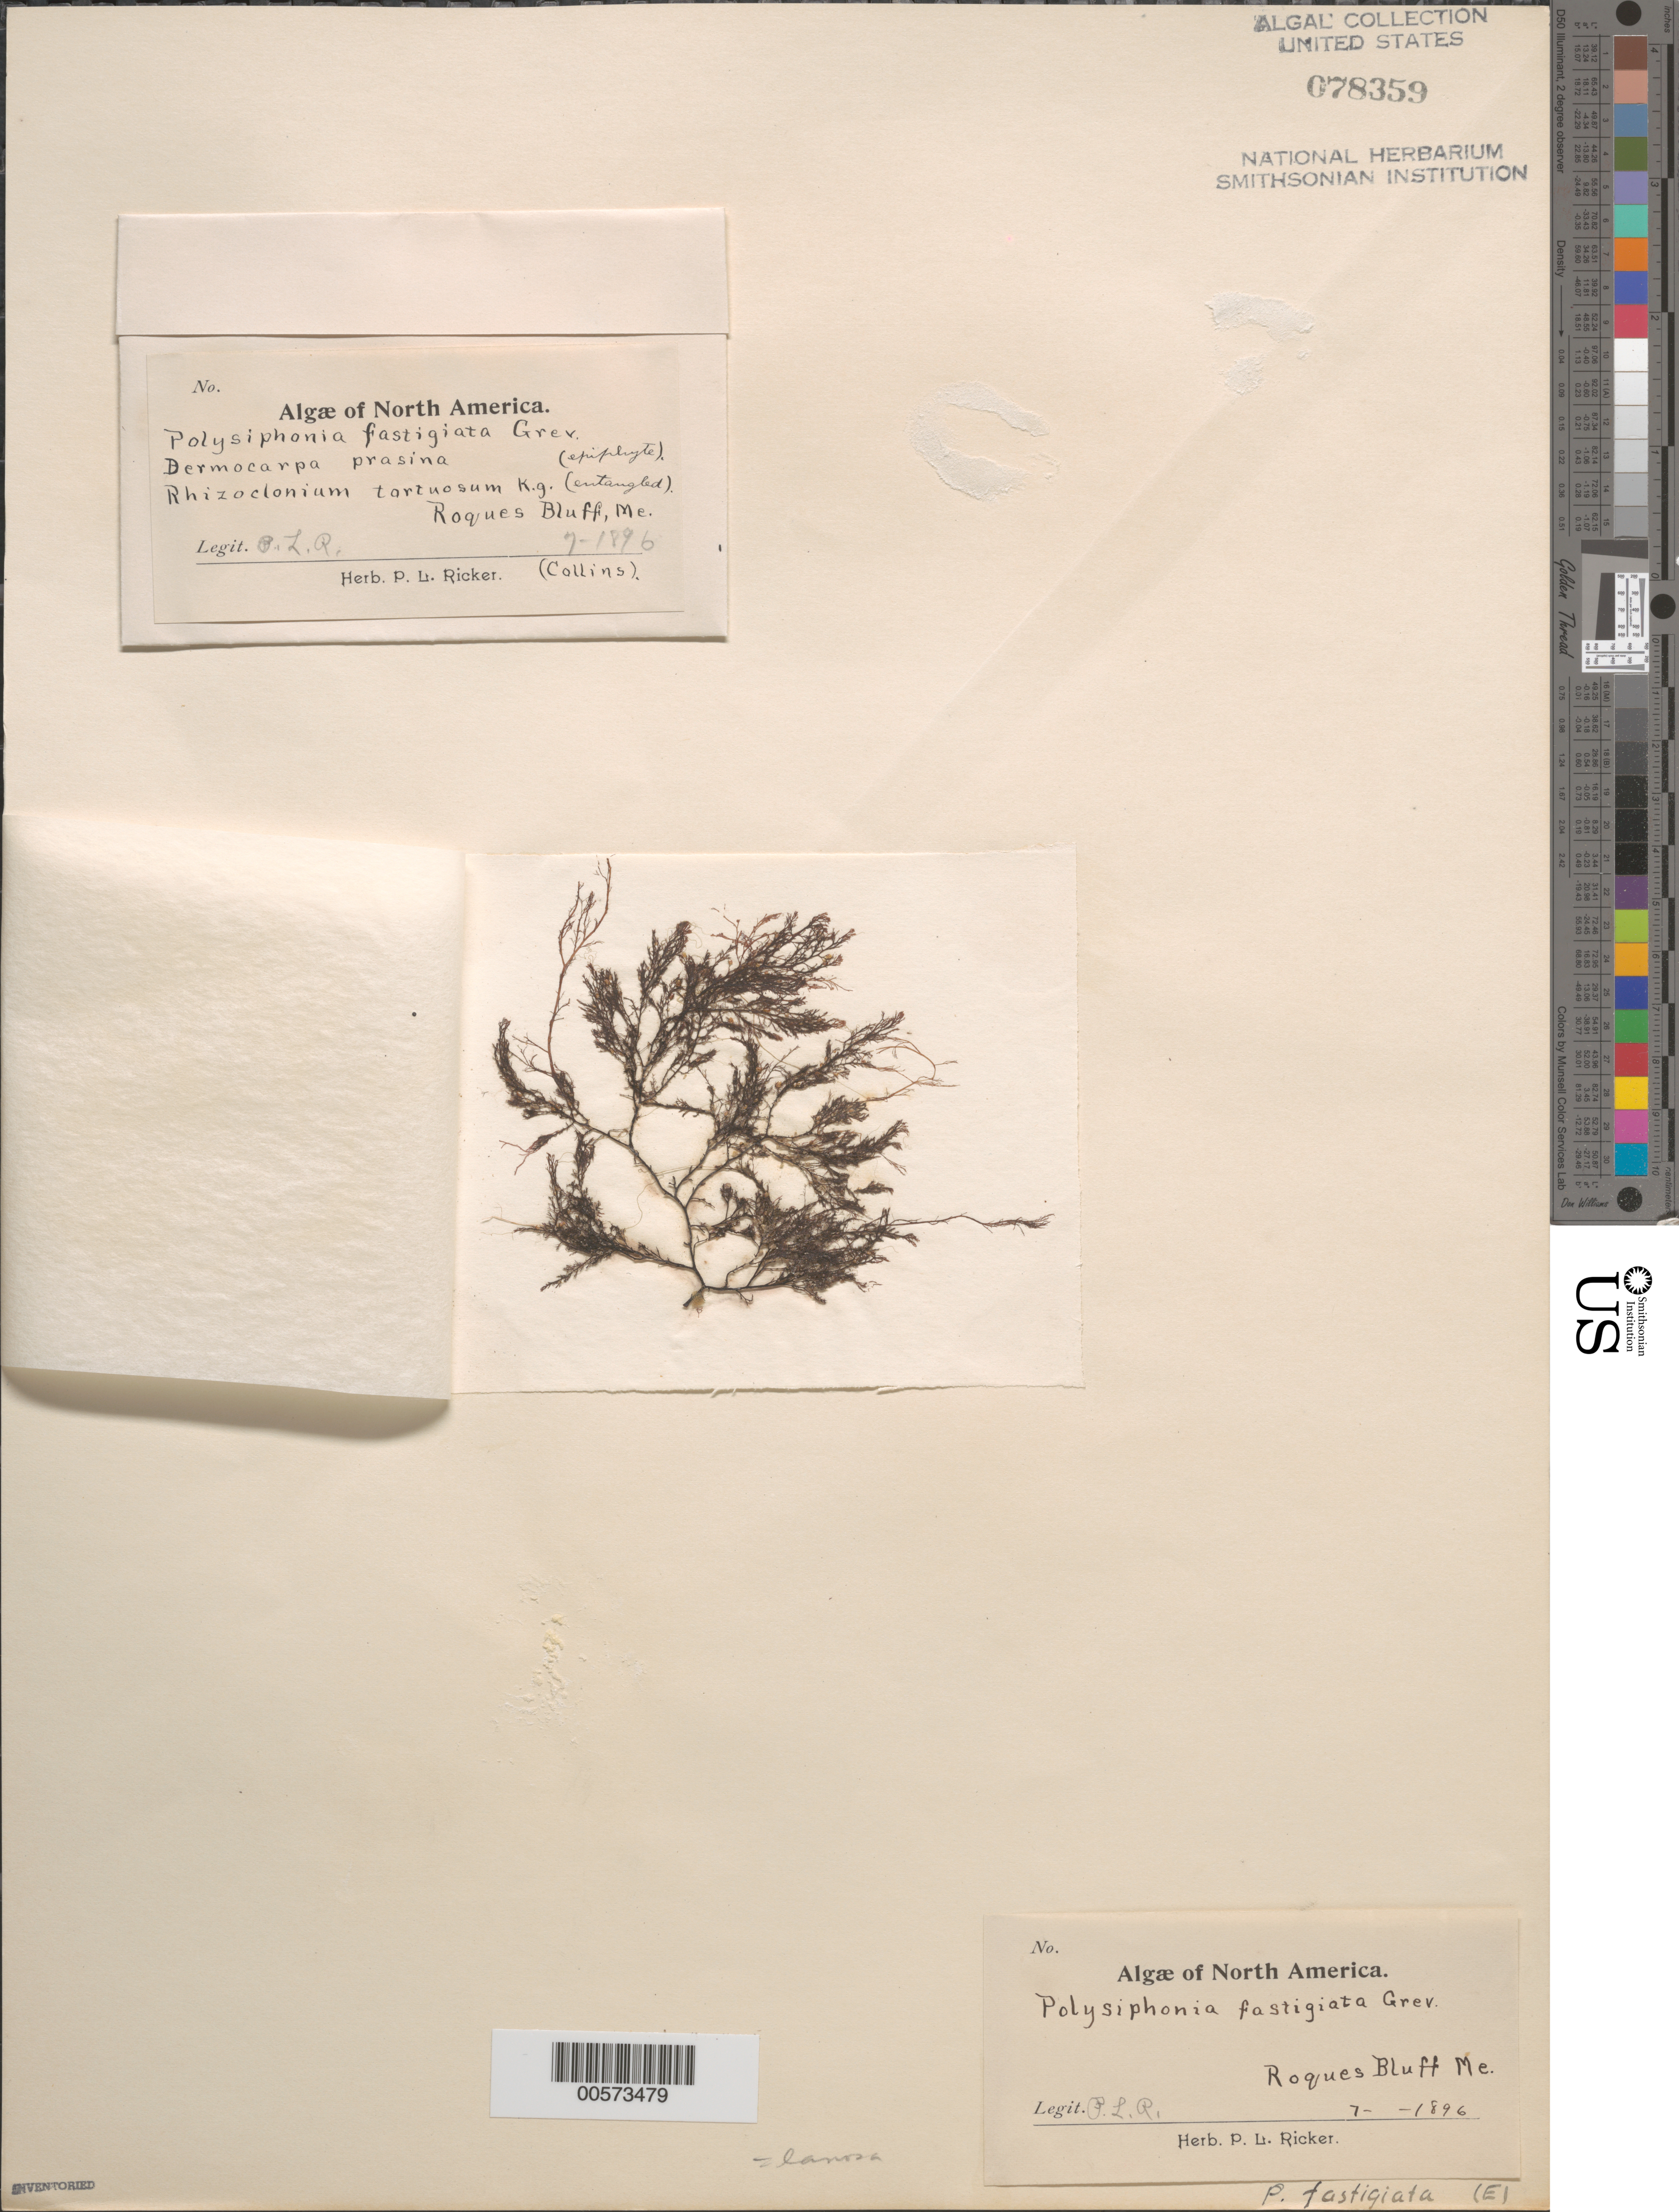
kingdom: Plantae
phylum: Rhodophyta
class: Florideophyceae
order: Ceramiales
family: Rhodomelaceae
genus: Vertebrata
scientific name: Vertebrata lanosa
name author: (L.) T.A. Chr.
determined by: Algae name updating Project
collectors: P. Ricker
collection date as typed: Jul 1896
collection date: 1896-07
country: United States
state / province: Maine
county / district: Washington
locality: Roque Bluffs (Roques Bluff)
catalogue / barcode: US 78359